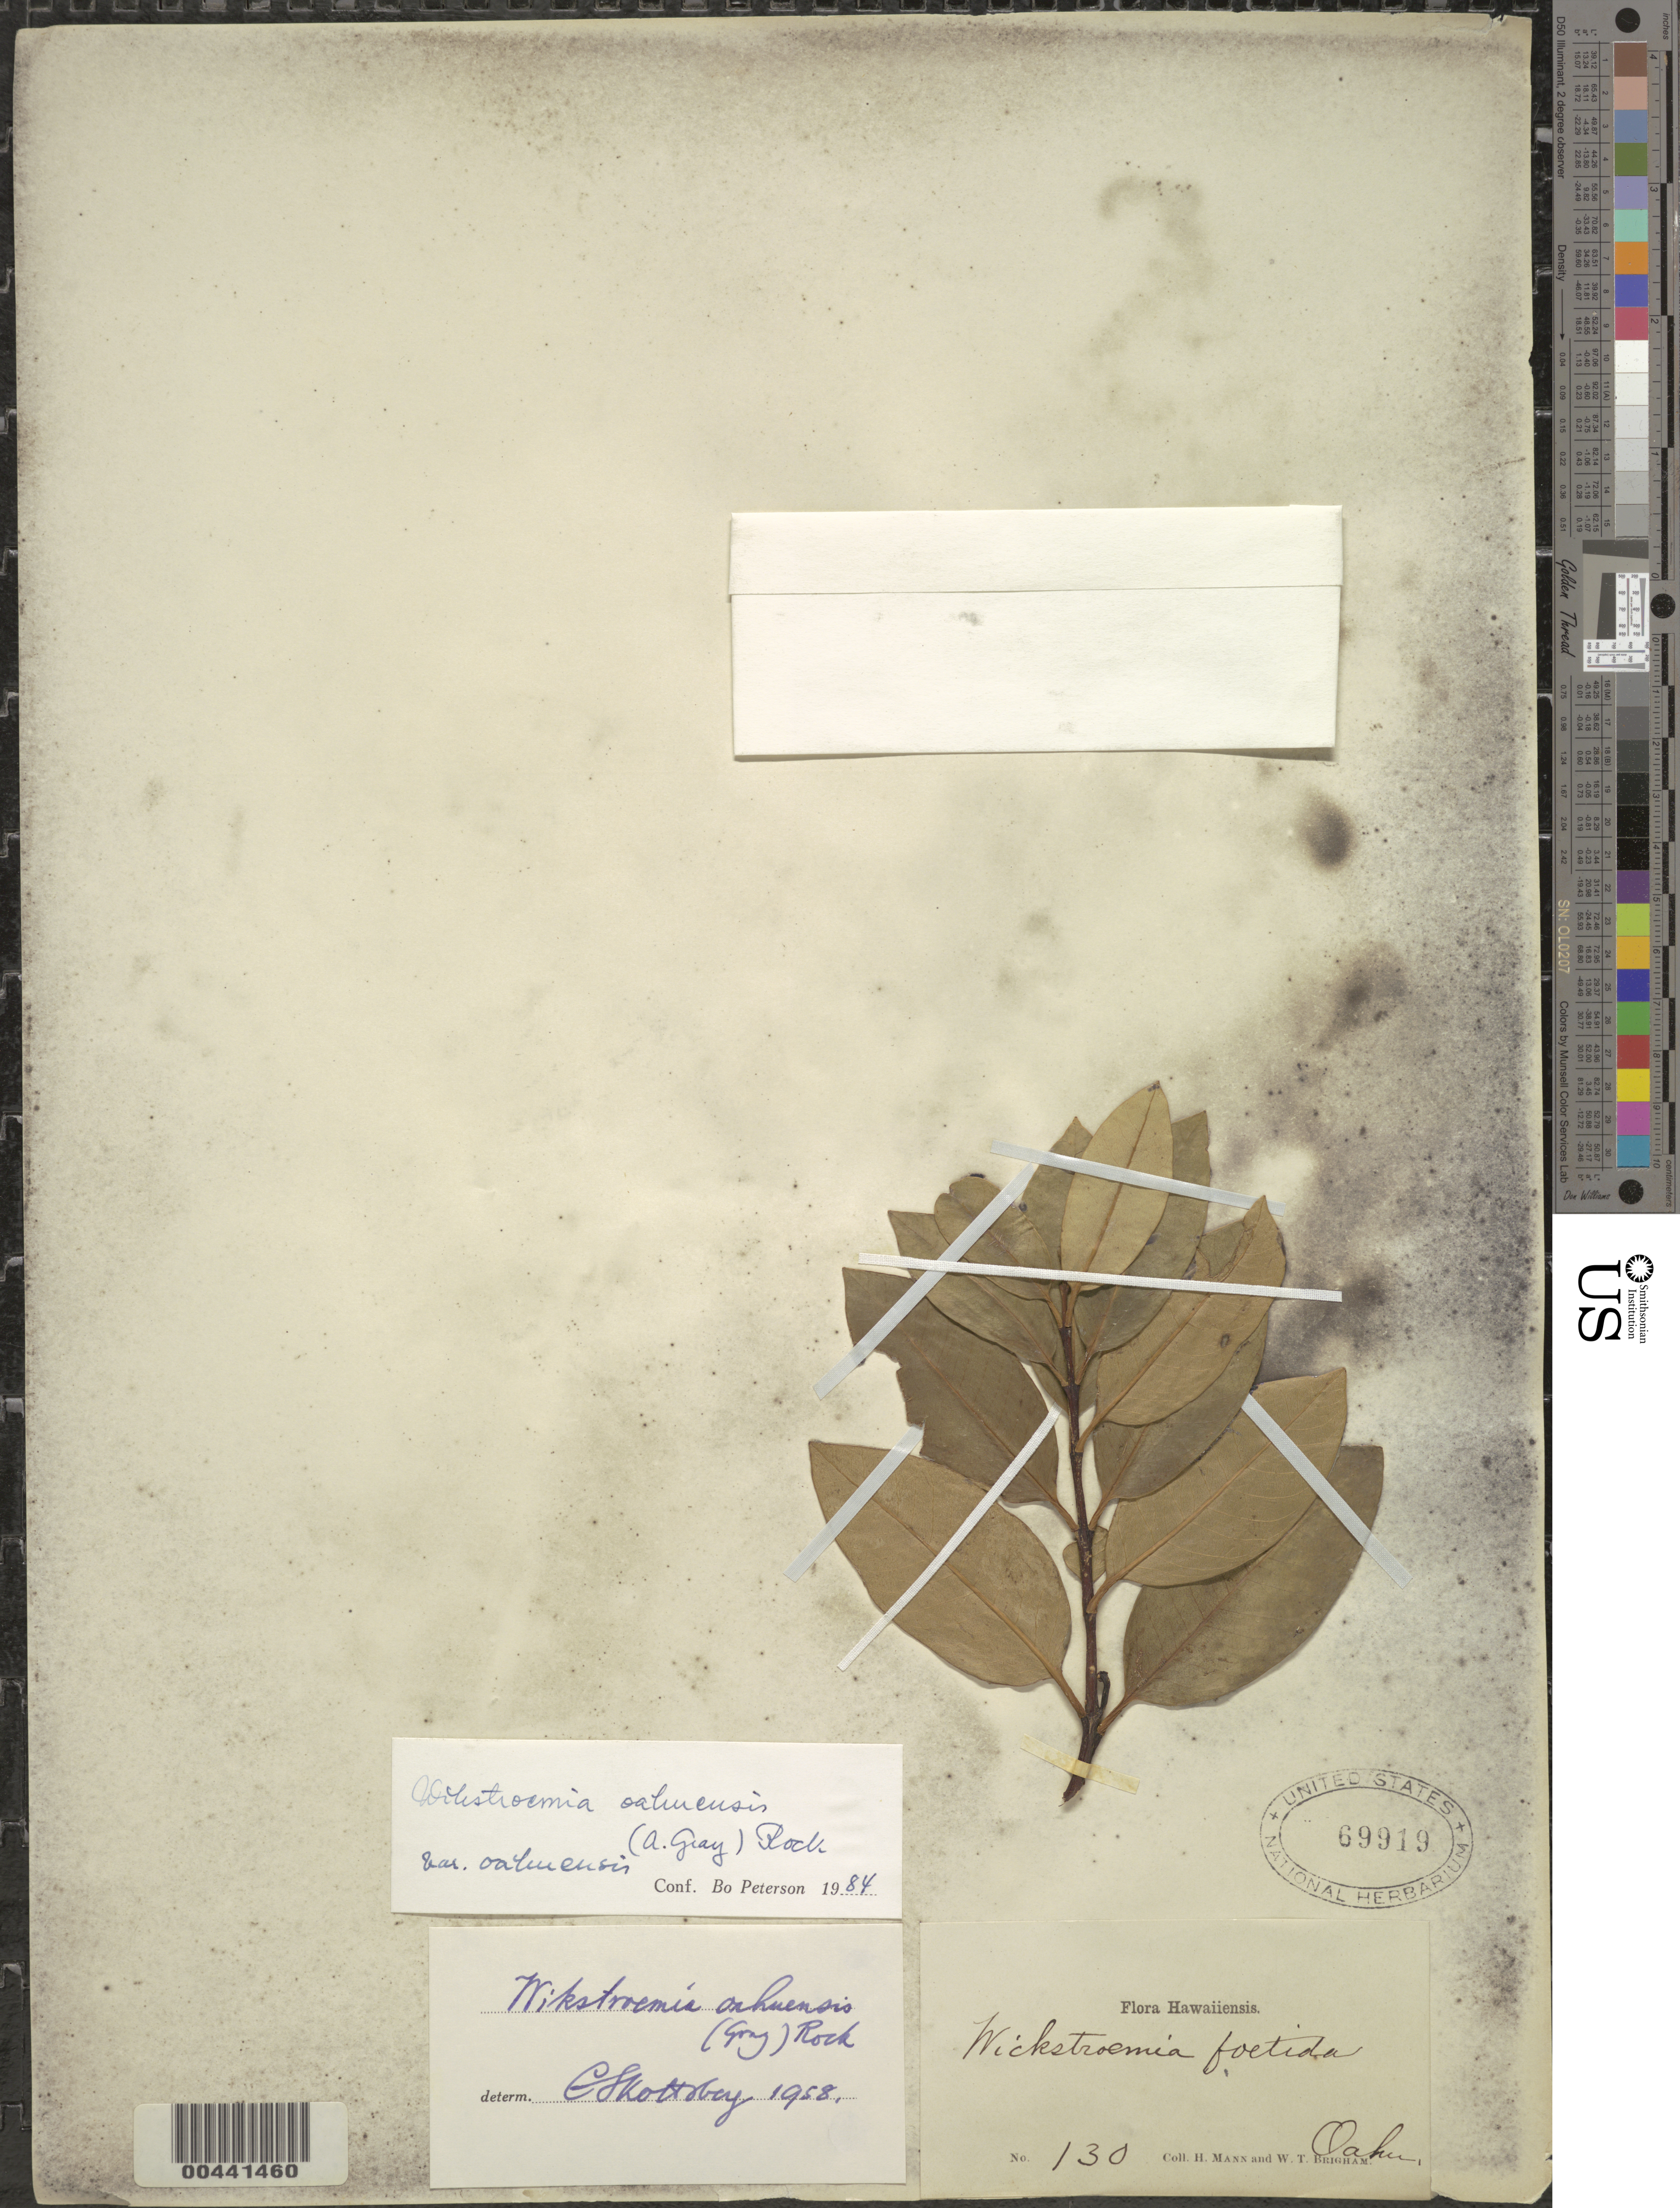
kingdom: Plantae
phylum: Tracheophyta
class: Magnoliopsida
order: Malvales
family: Thymelaeaceae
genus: Wikstroemia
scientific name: Wikstroemia oahuensis var. oahuensis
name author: (A. Gray) Rock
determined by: Peterson, B.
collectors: H. Mann & W. T. Brigham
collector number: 130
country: United States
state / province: Hawaii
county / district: Honolulu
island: Oahu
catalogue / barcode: US 69919